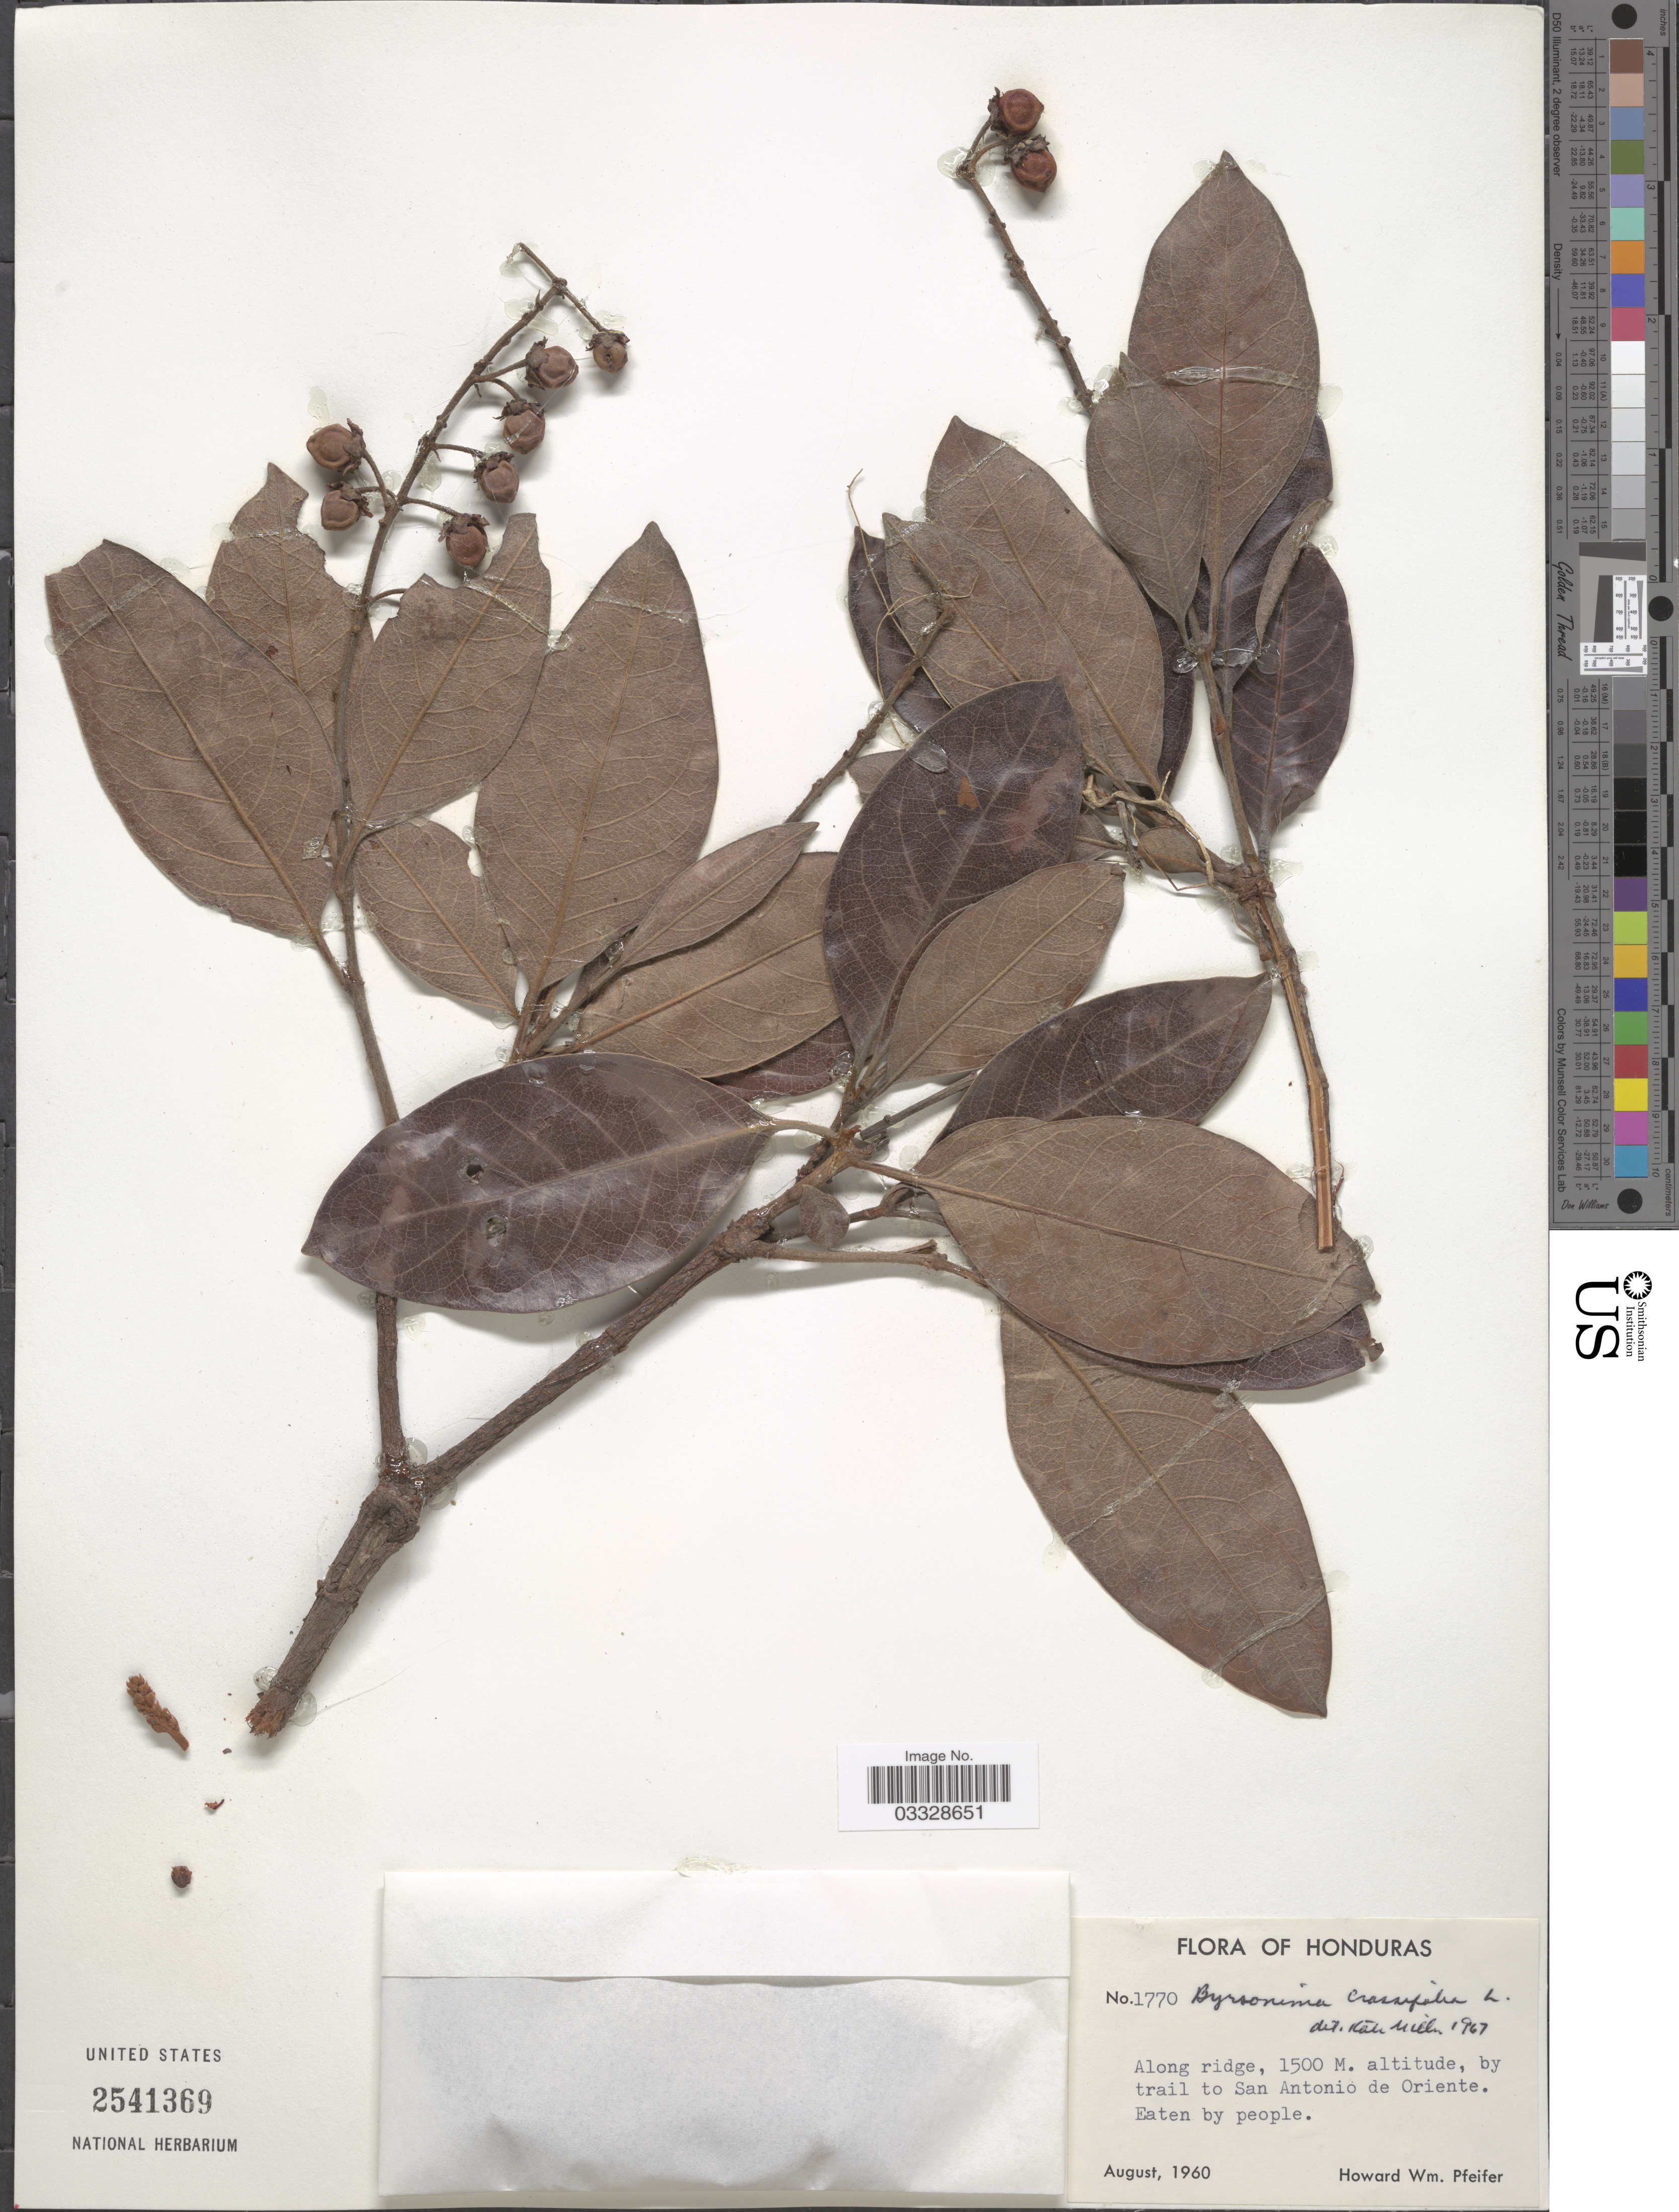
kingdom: Plantae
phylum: Tracheophyta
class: Magnoliopsida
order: Malpighiales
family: Malpighiaceae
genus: Byrsonima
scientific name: Byrsonima crassifolia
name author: (L.) Kunth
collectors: H. W. Pfeifer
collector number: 1770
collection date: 1960-08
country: Honduras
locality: Along ridge, by trail to San Antonio de Oriente.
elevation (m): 1500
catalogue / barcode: US 2541369